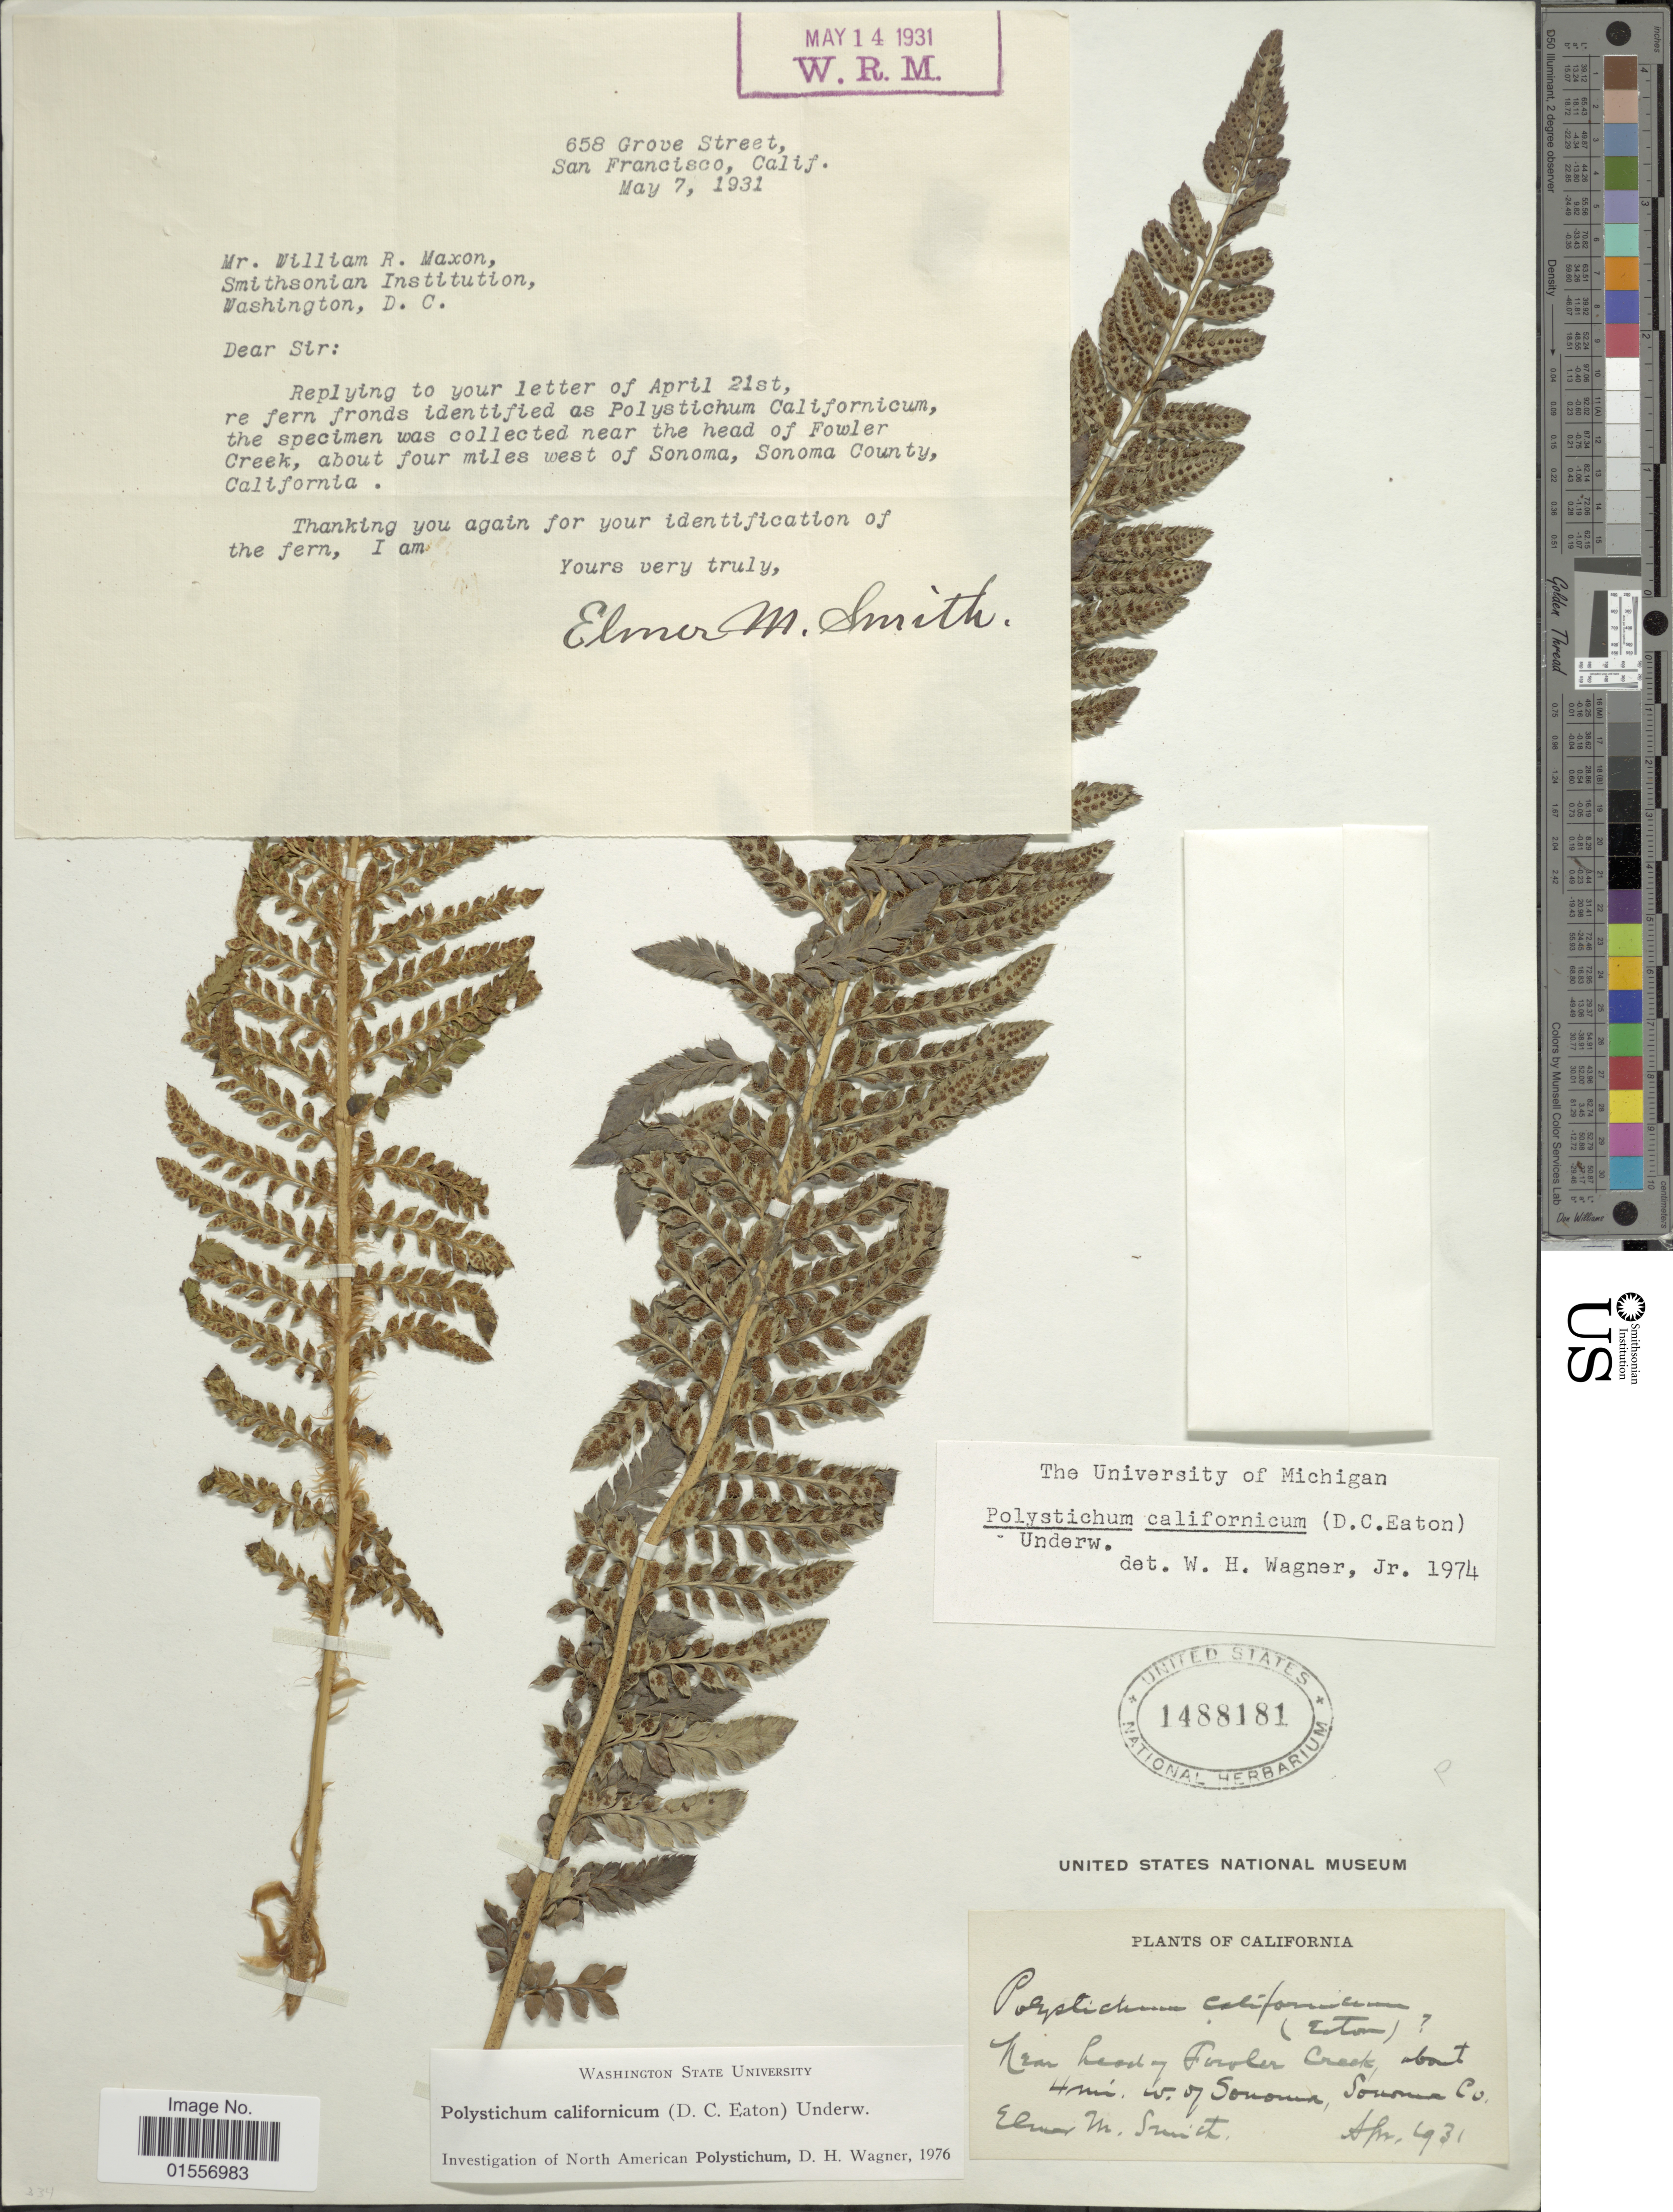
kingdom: Plantae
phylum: Tracheophyta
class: Polypodiopsida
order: Polypodiales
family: Dryopteridaceae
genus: Polystichum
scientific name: Polystichum californicum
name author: (D.C. Eaton) Diels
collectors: E. Smith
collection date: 1931-04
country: United States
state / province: California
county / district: Sonoma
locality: Near head of Foroler Creek, about 4 mil. w. of Sonoma, Sonoma Co.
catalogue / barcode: US 1488181